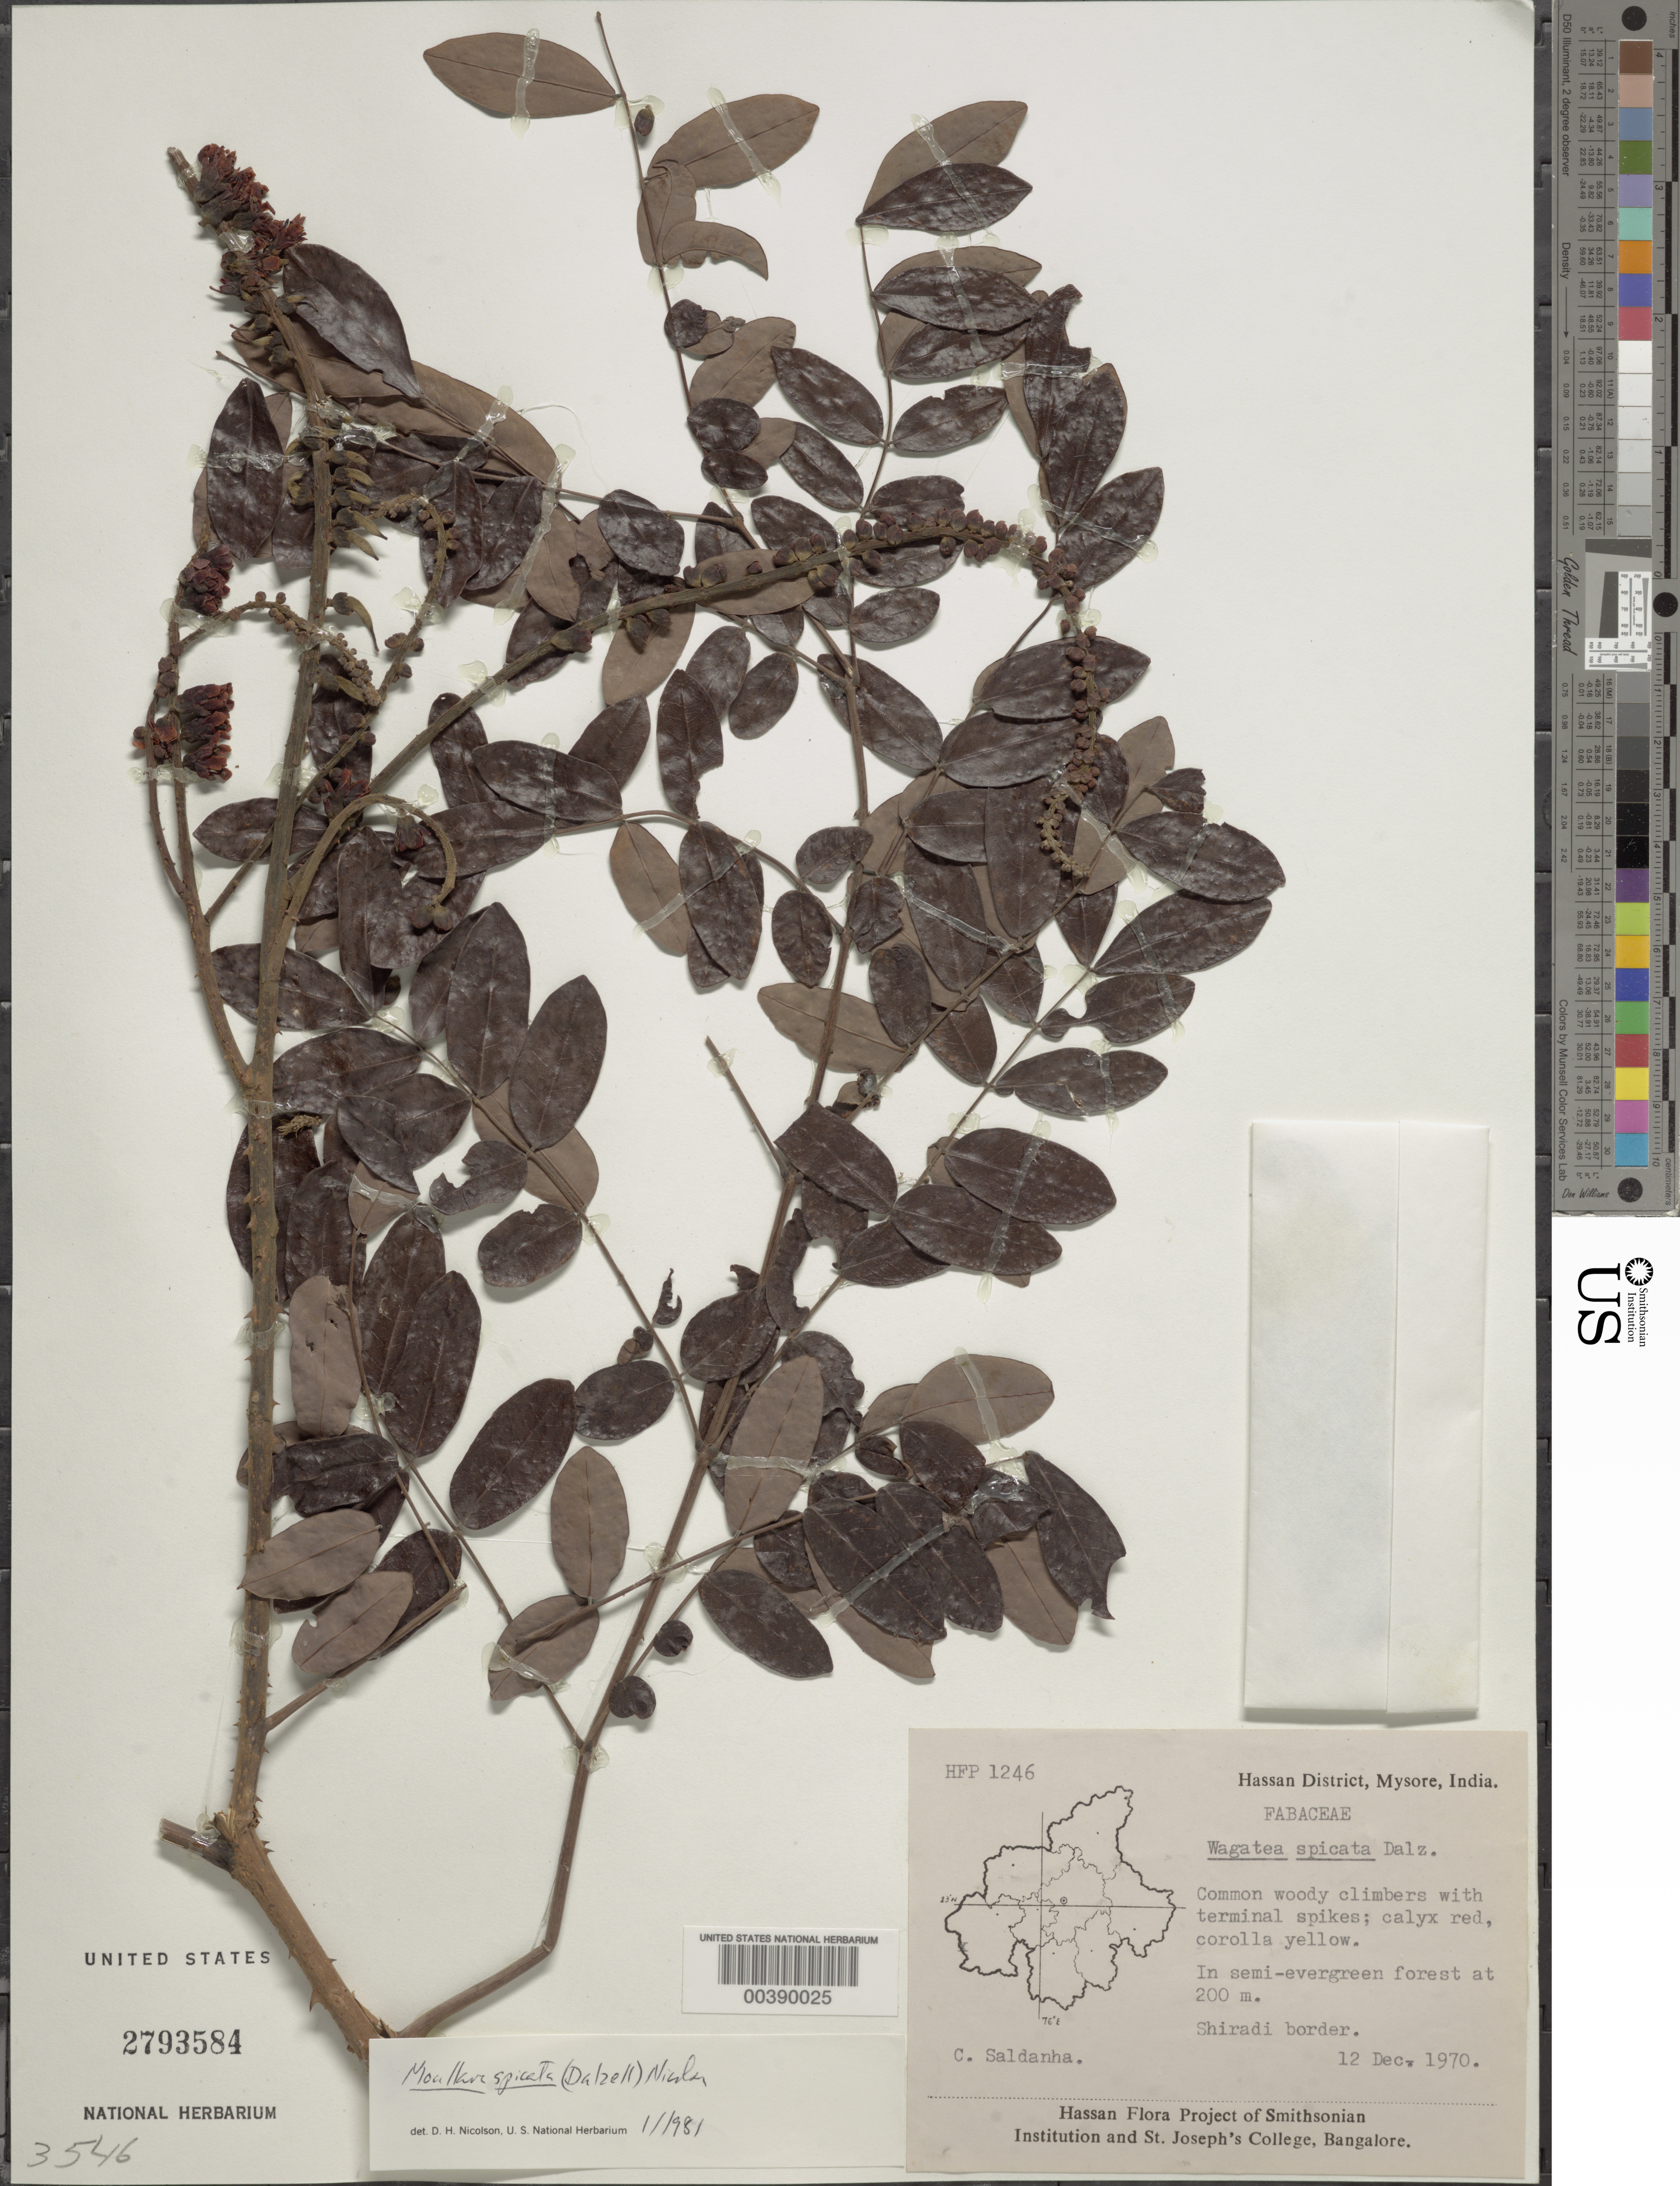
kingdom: Plantae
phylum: Tracheophyta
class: Magnoliopsida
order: Fabales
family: Fabaceae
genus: Moullava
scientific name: Moullava spicata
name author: (Dalzell ex Wight) Nicolson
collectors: C. J. Saldanha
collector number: Hfp1246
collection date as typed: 12 Dec 1970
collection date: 1970-12-12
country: India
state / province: Karnataka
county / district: Hassan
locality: Shiradi border, mysore state [mysore state = karnataka.]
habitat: In a semi evergreen forest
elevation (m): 200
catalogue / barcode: US 2793584